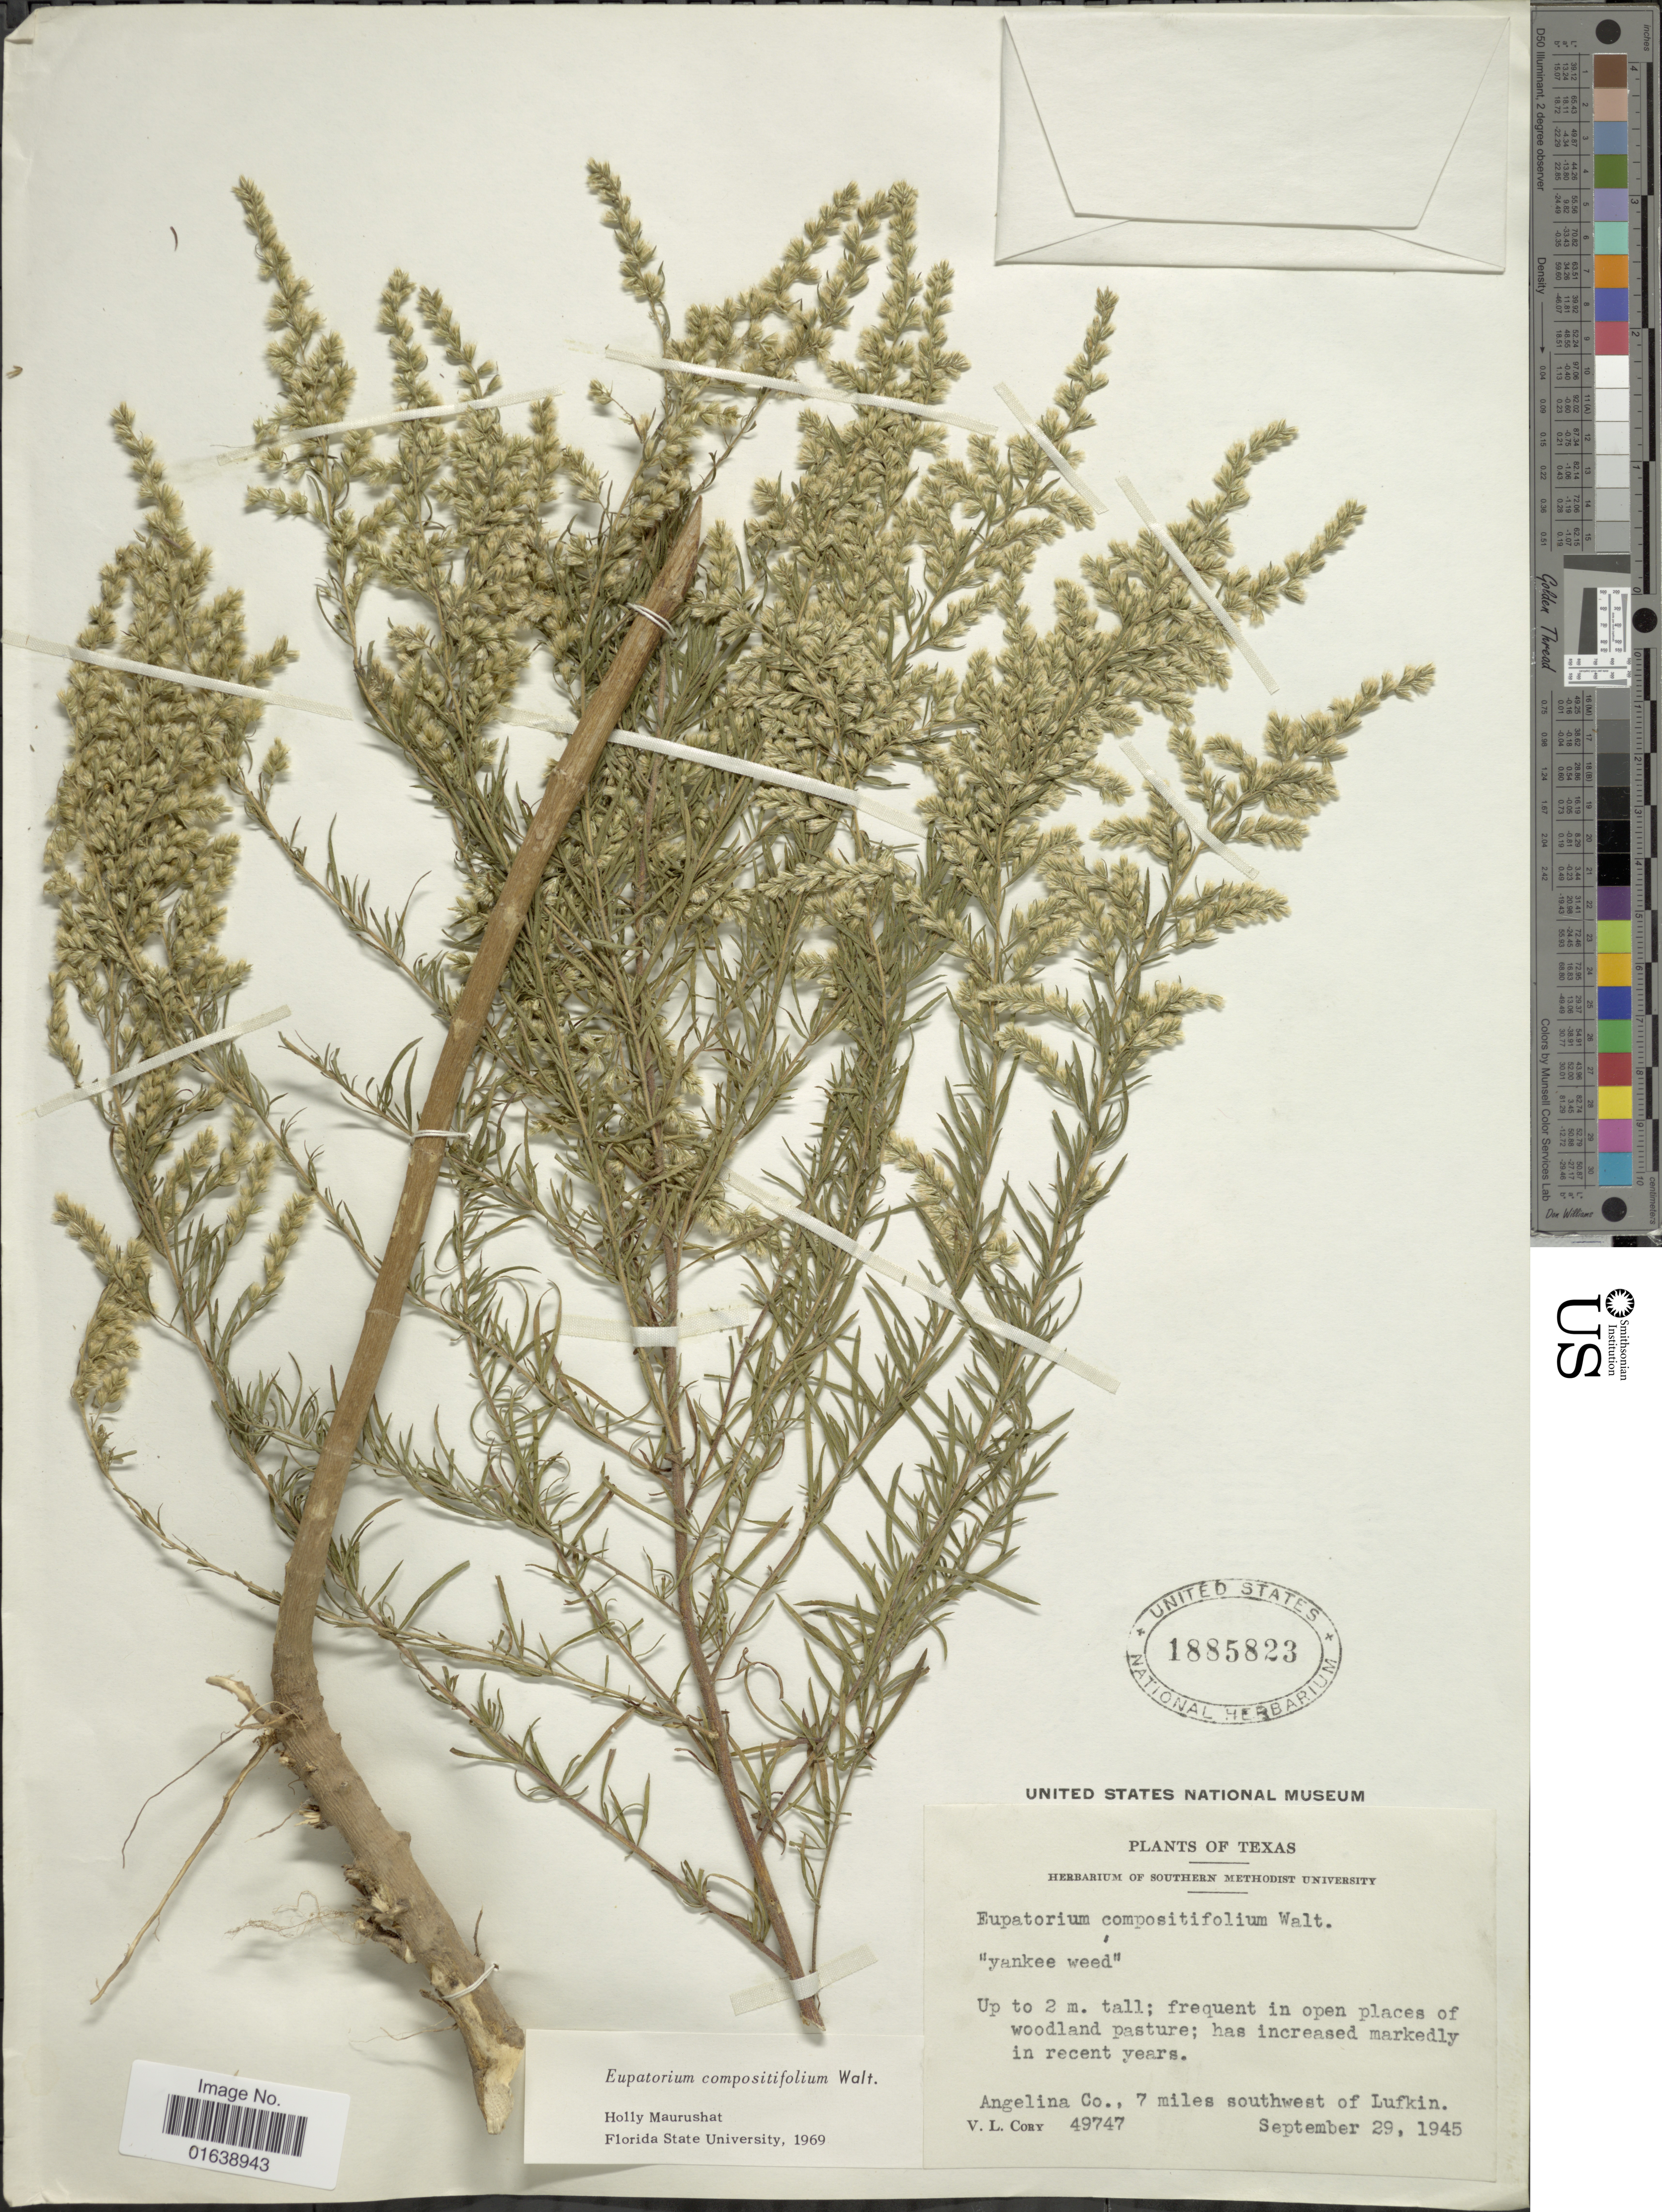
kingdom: Plantae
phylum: Tracheophyta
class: Magnoliopsida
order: Asterales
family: Asteraceae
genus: Eupatorium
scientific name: Eupatorium compositifolium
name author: Walter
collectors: V. Cory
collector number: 49747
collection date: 1945-09-29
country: United States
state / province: Texas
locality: Texas. Angelina Co., 7 miles southwest of Lufkin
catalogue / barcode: US 1885823